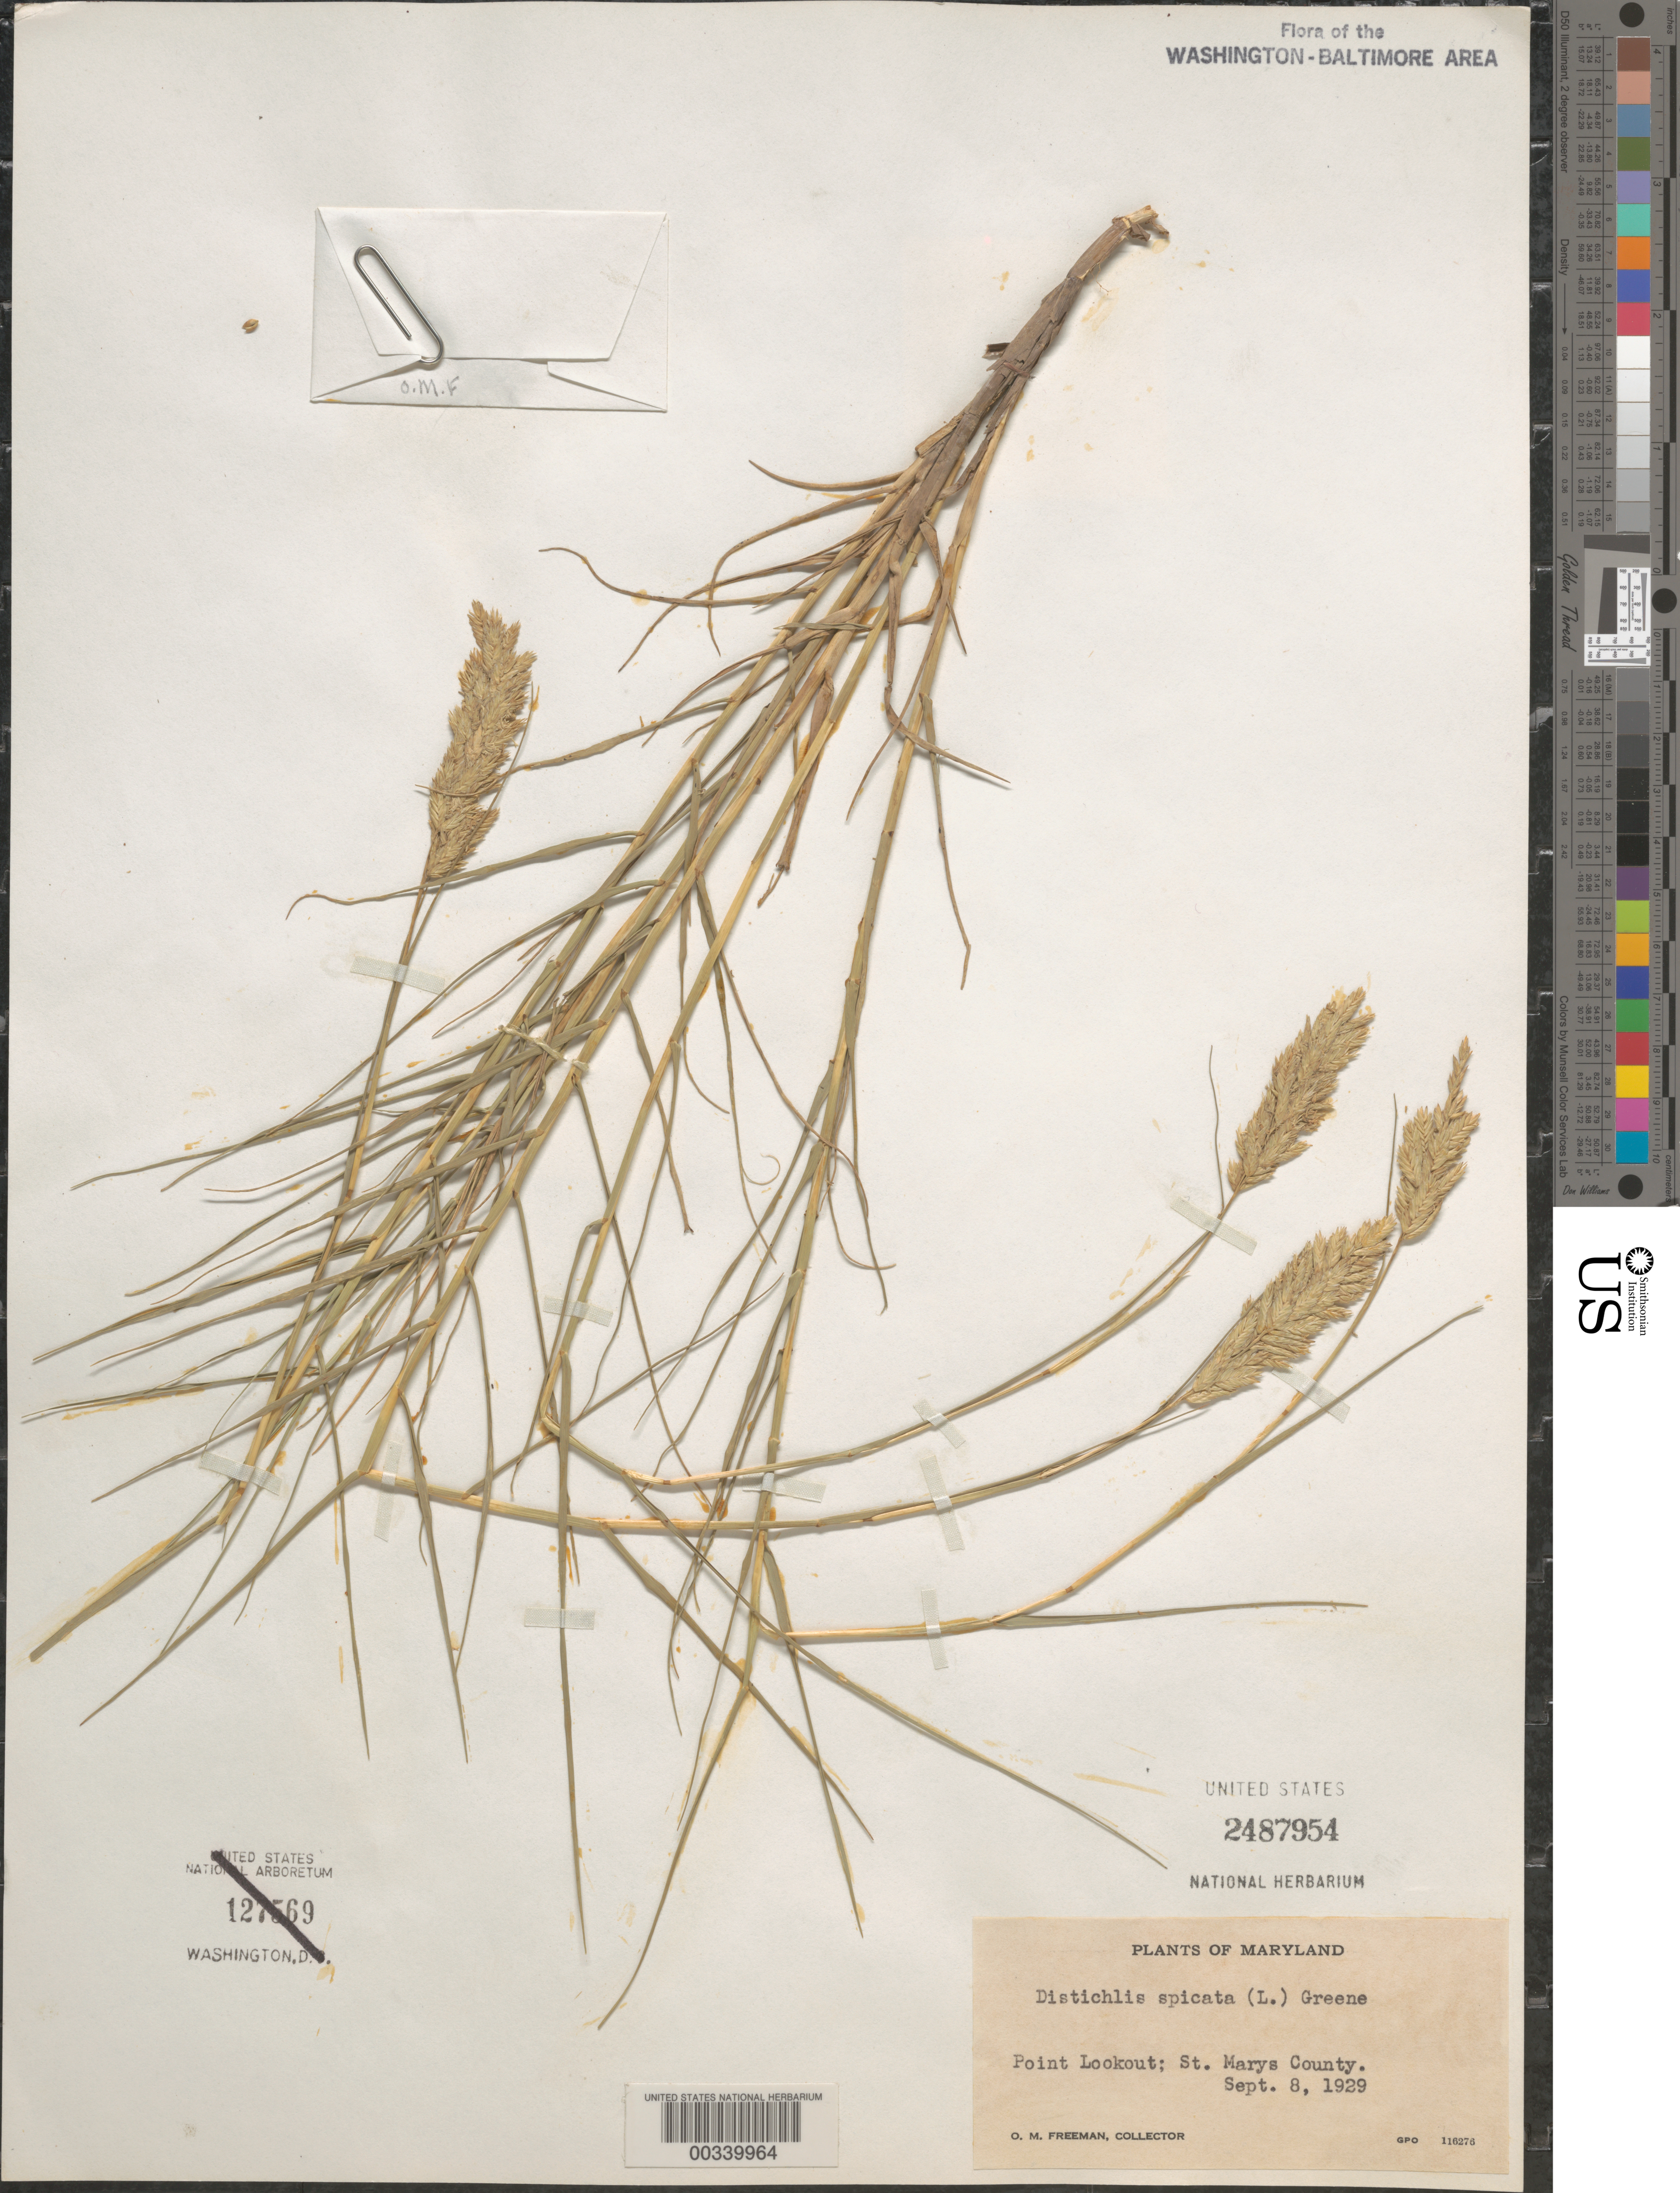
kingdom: Plantae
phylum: Tracheophyta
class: Liliopsida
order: Poales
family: Poaceae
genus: Distichlis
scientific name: Distichlis spicata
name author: (L.) Greene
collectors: O. Freeman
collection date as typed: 08 Sep 1929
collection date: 1929-09-08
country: United States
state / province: Maryland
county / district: St. Mary's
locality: Point Lookout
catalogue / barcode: US 2487954